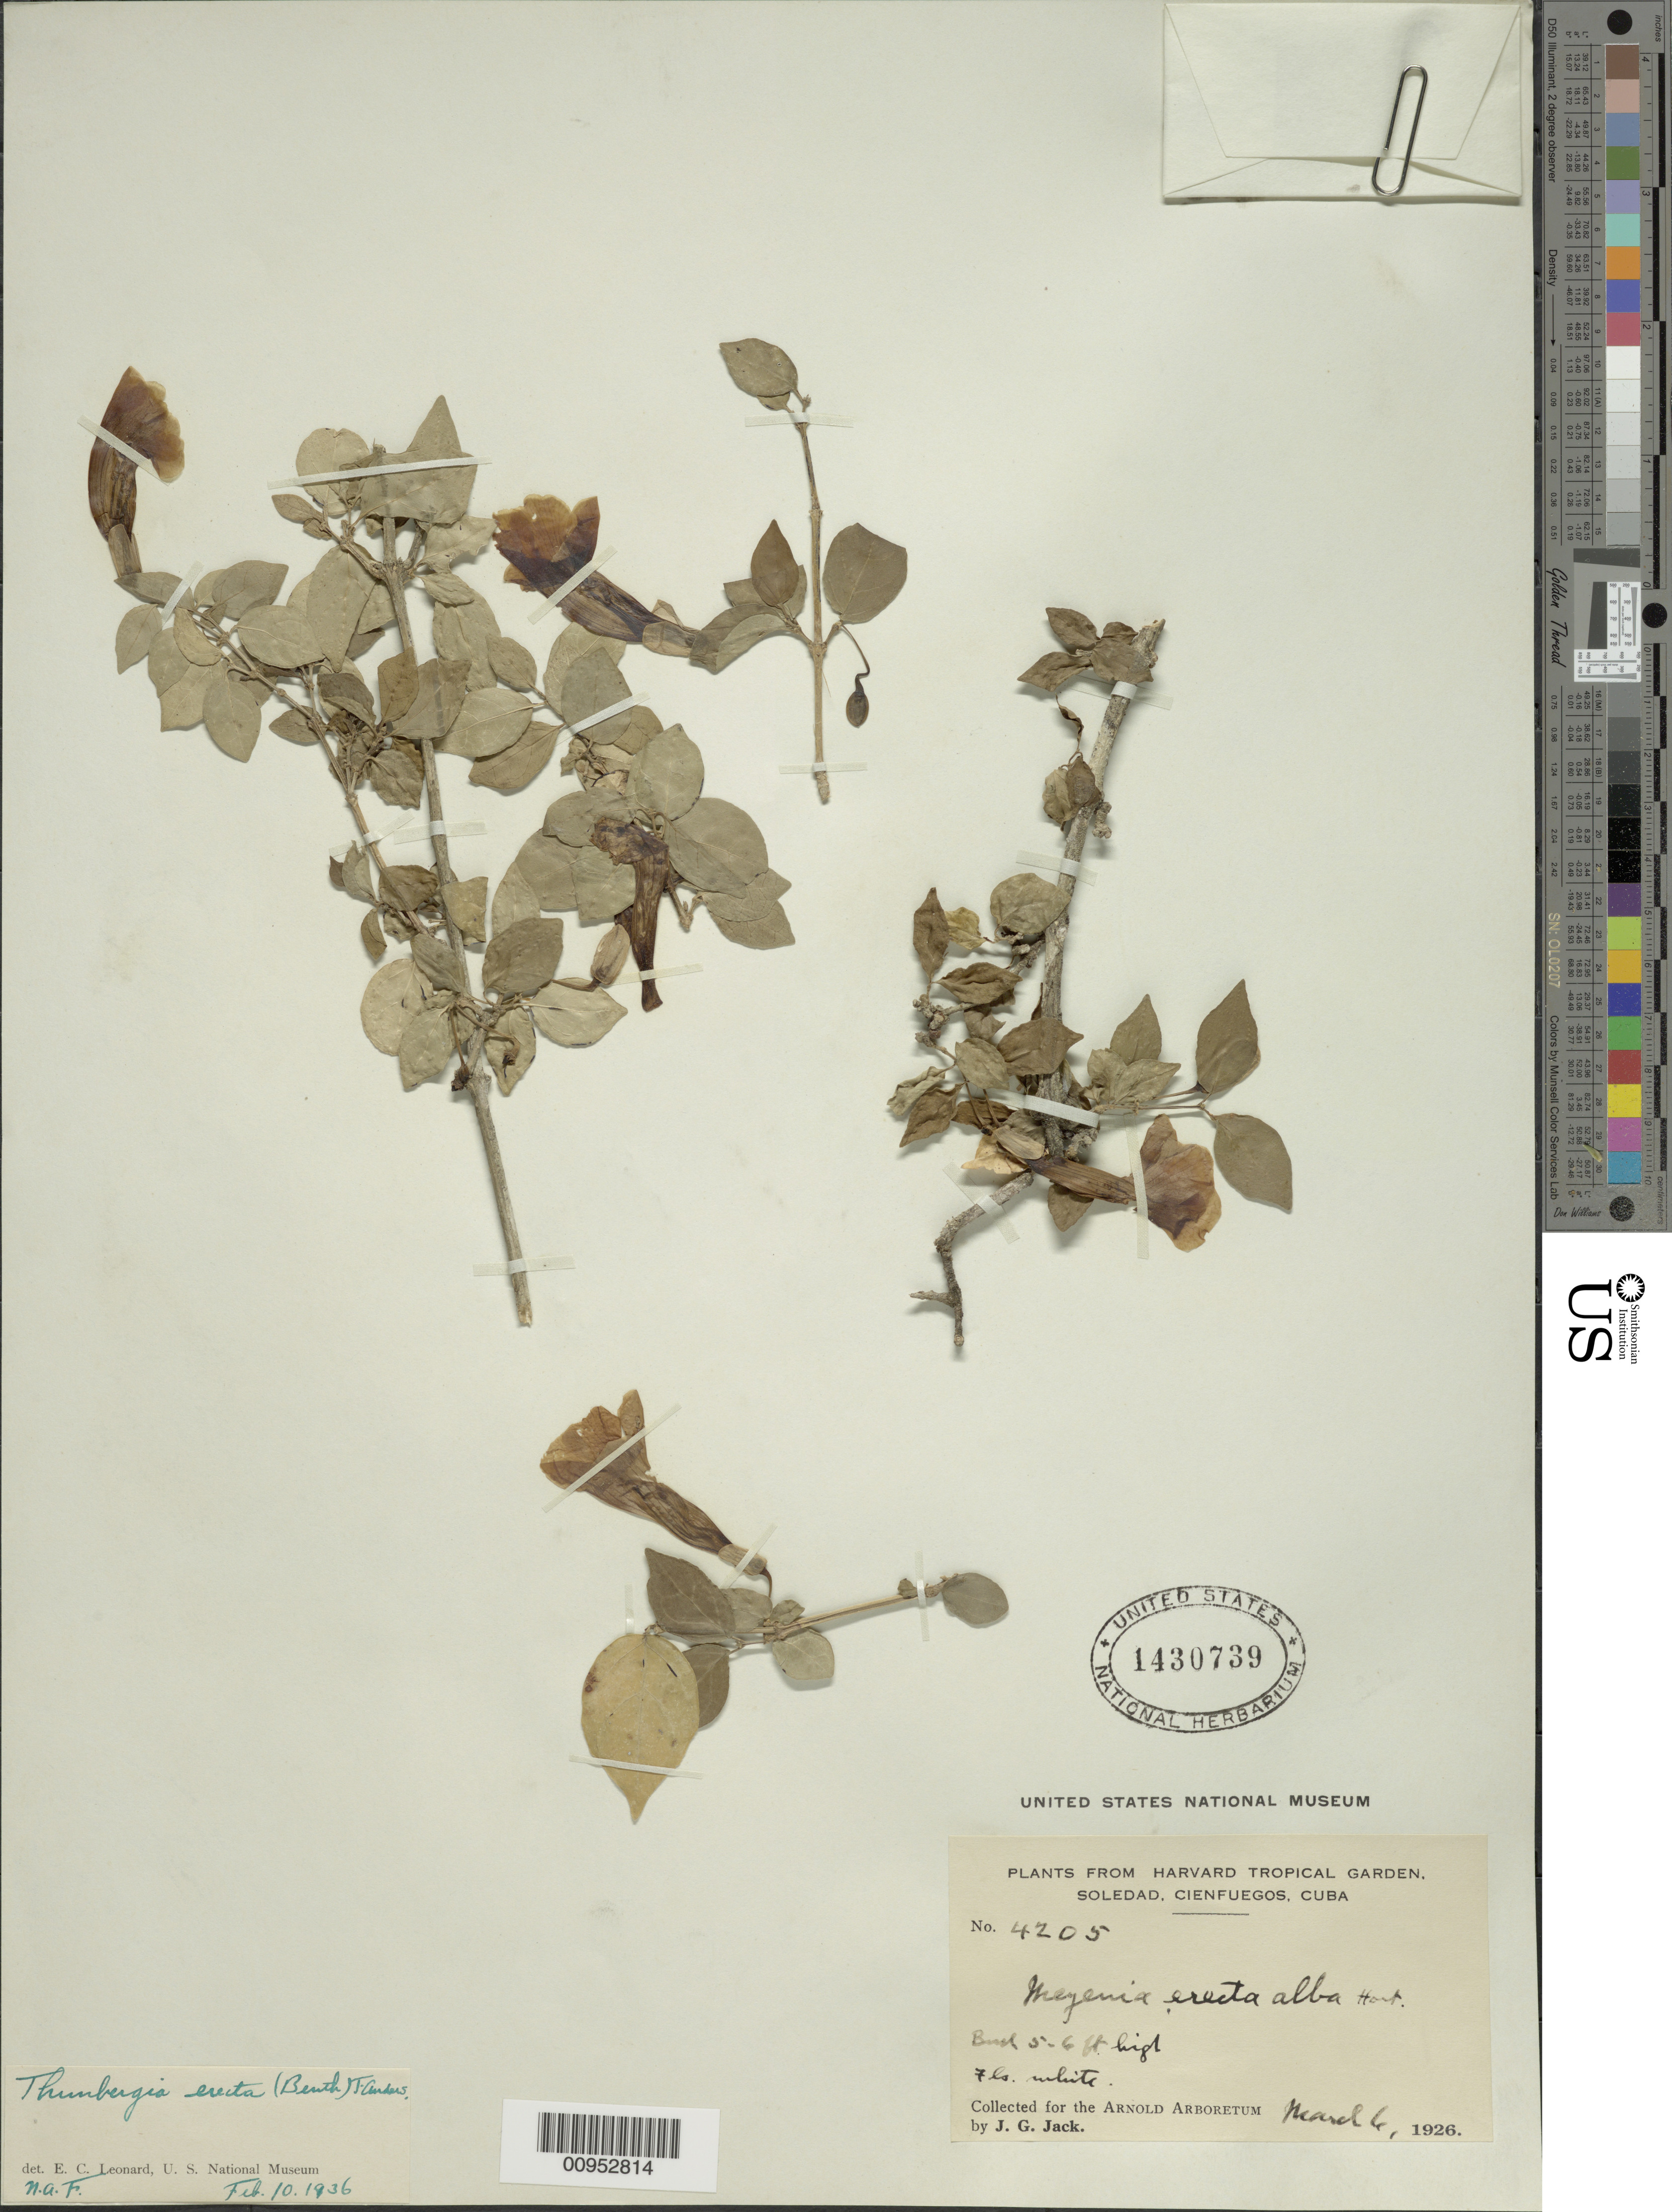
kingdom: Plantae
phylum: Tracheophyta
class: Magnoliopsida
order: Lamiales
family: Acanthaceae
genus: Thunbergia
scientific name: Thunbergia erecta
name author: (Benth.) T. Anderson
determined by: Leonard, Emery C., (US)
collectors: J. G. Jack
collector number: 4205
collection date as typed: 06 Mar 1926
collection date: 1926-03-06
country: Cuba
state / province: Cienfuegos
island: Cuba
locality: Soledad, Cienfuegos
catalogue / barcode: US 1430739